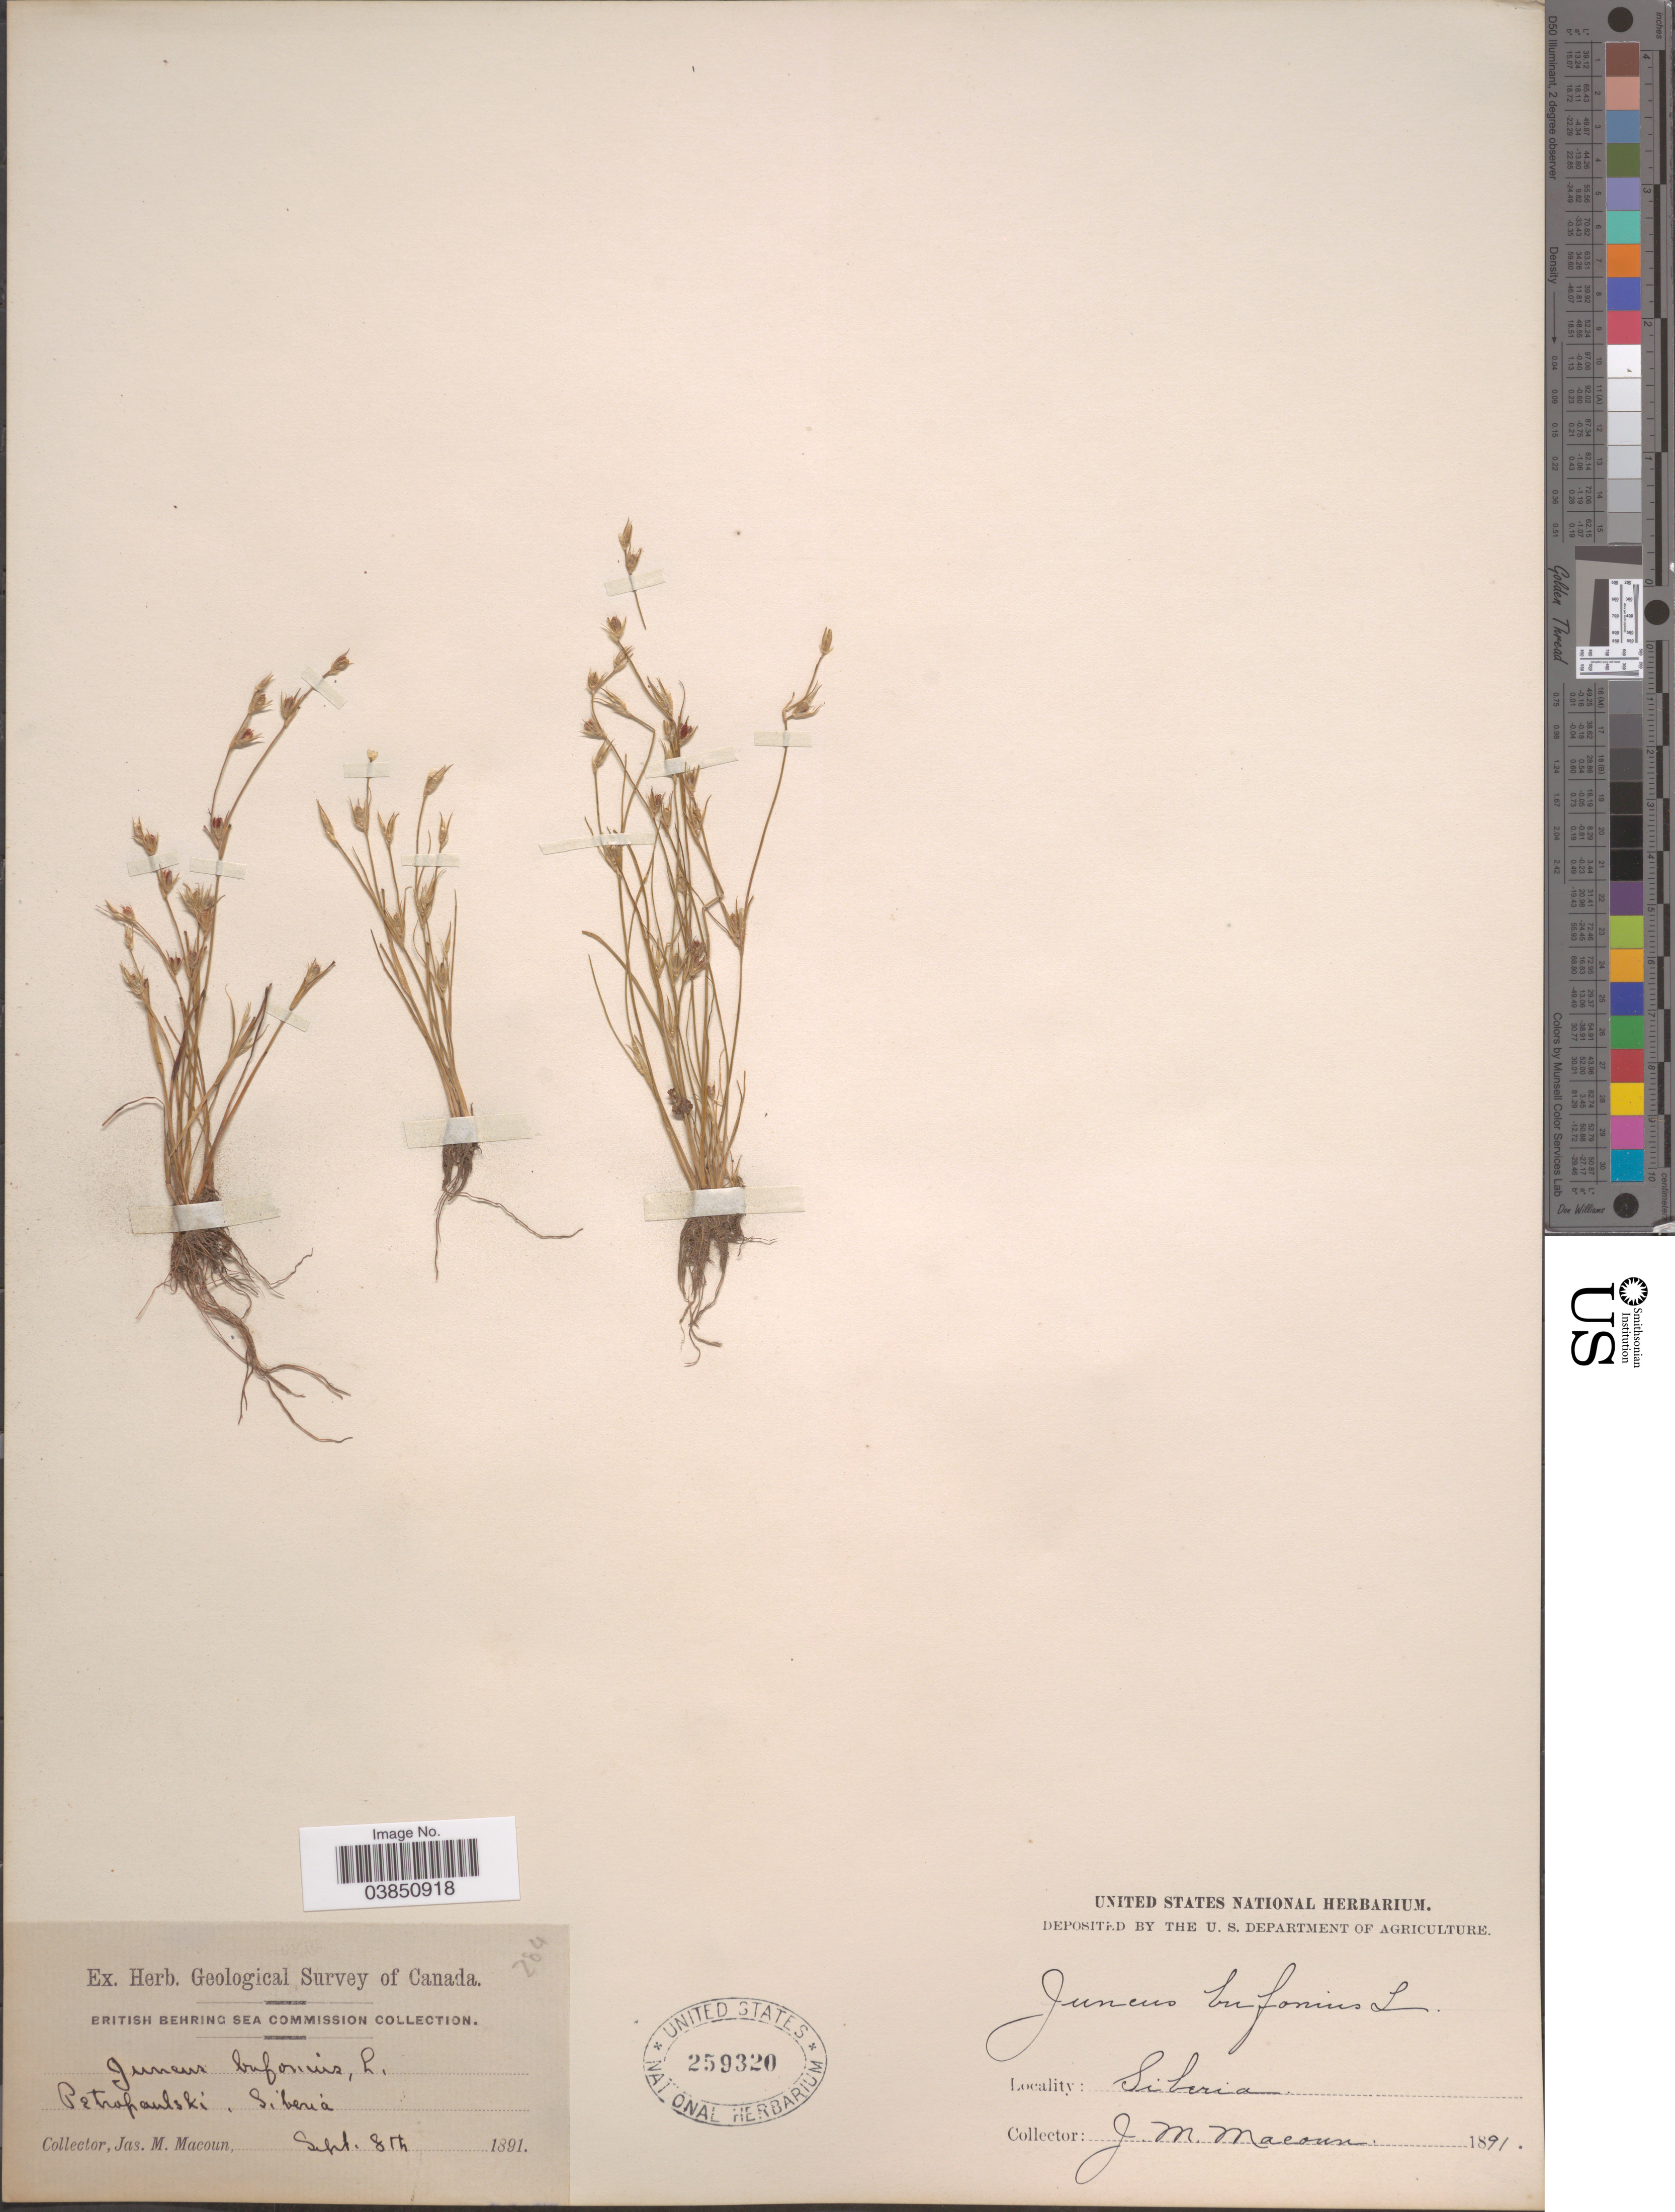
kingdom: Plantae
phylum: Tracheophyta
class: Liliopsida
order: Poales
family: Juncaceae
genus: Juncus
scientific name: Juncus bufonius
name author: L.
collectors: J. M. Macoun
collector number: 284?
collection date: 1891-09-08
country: Russian Federation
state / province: Kamchatka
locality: Petropaulski, Siberia.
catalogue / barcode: US 259320